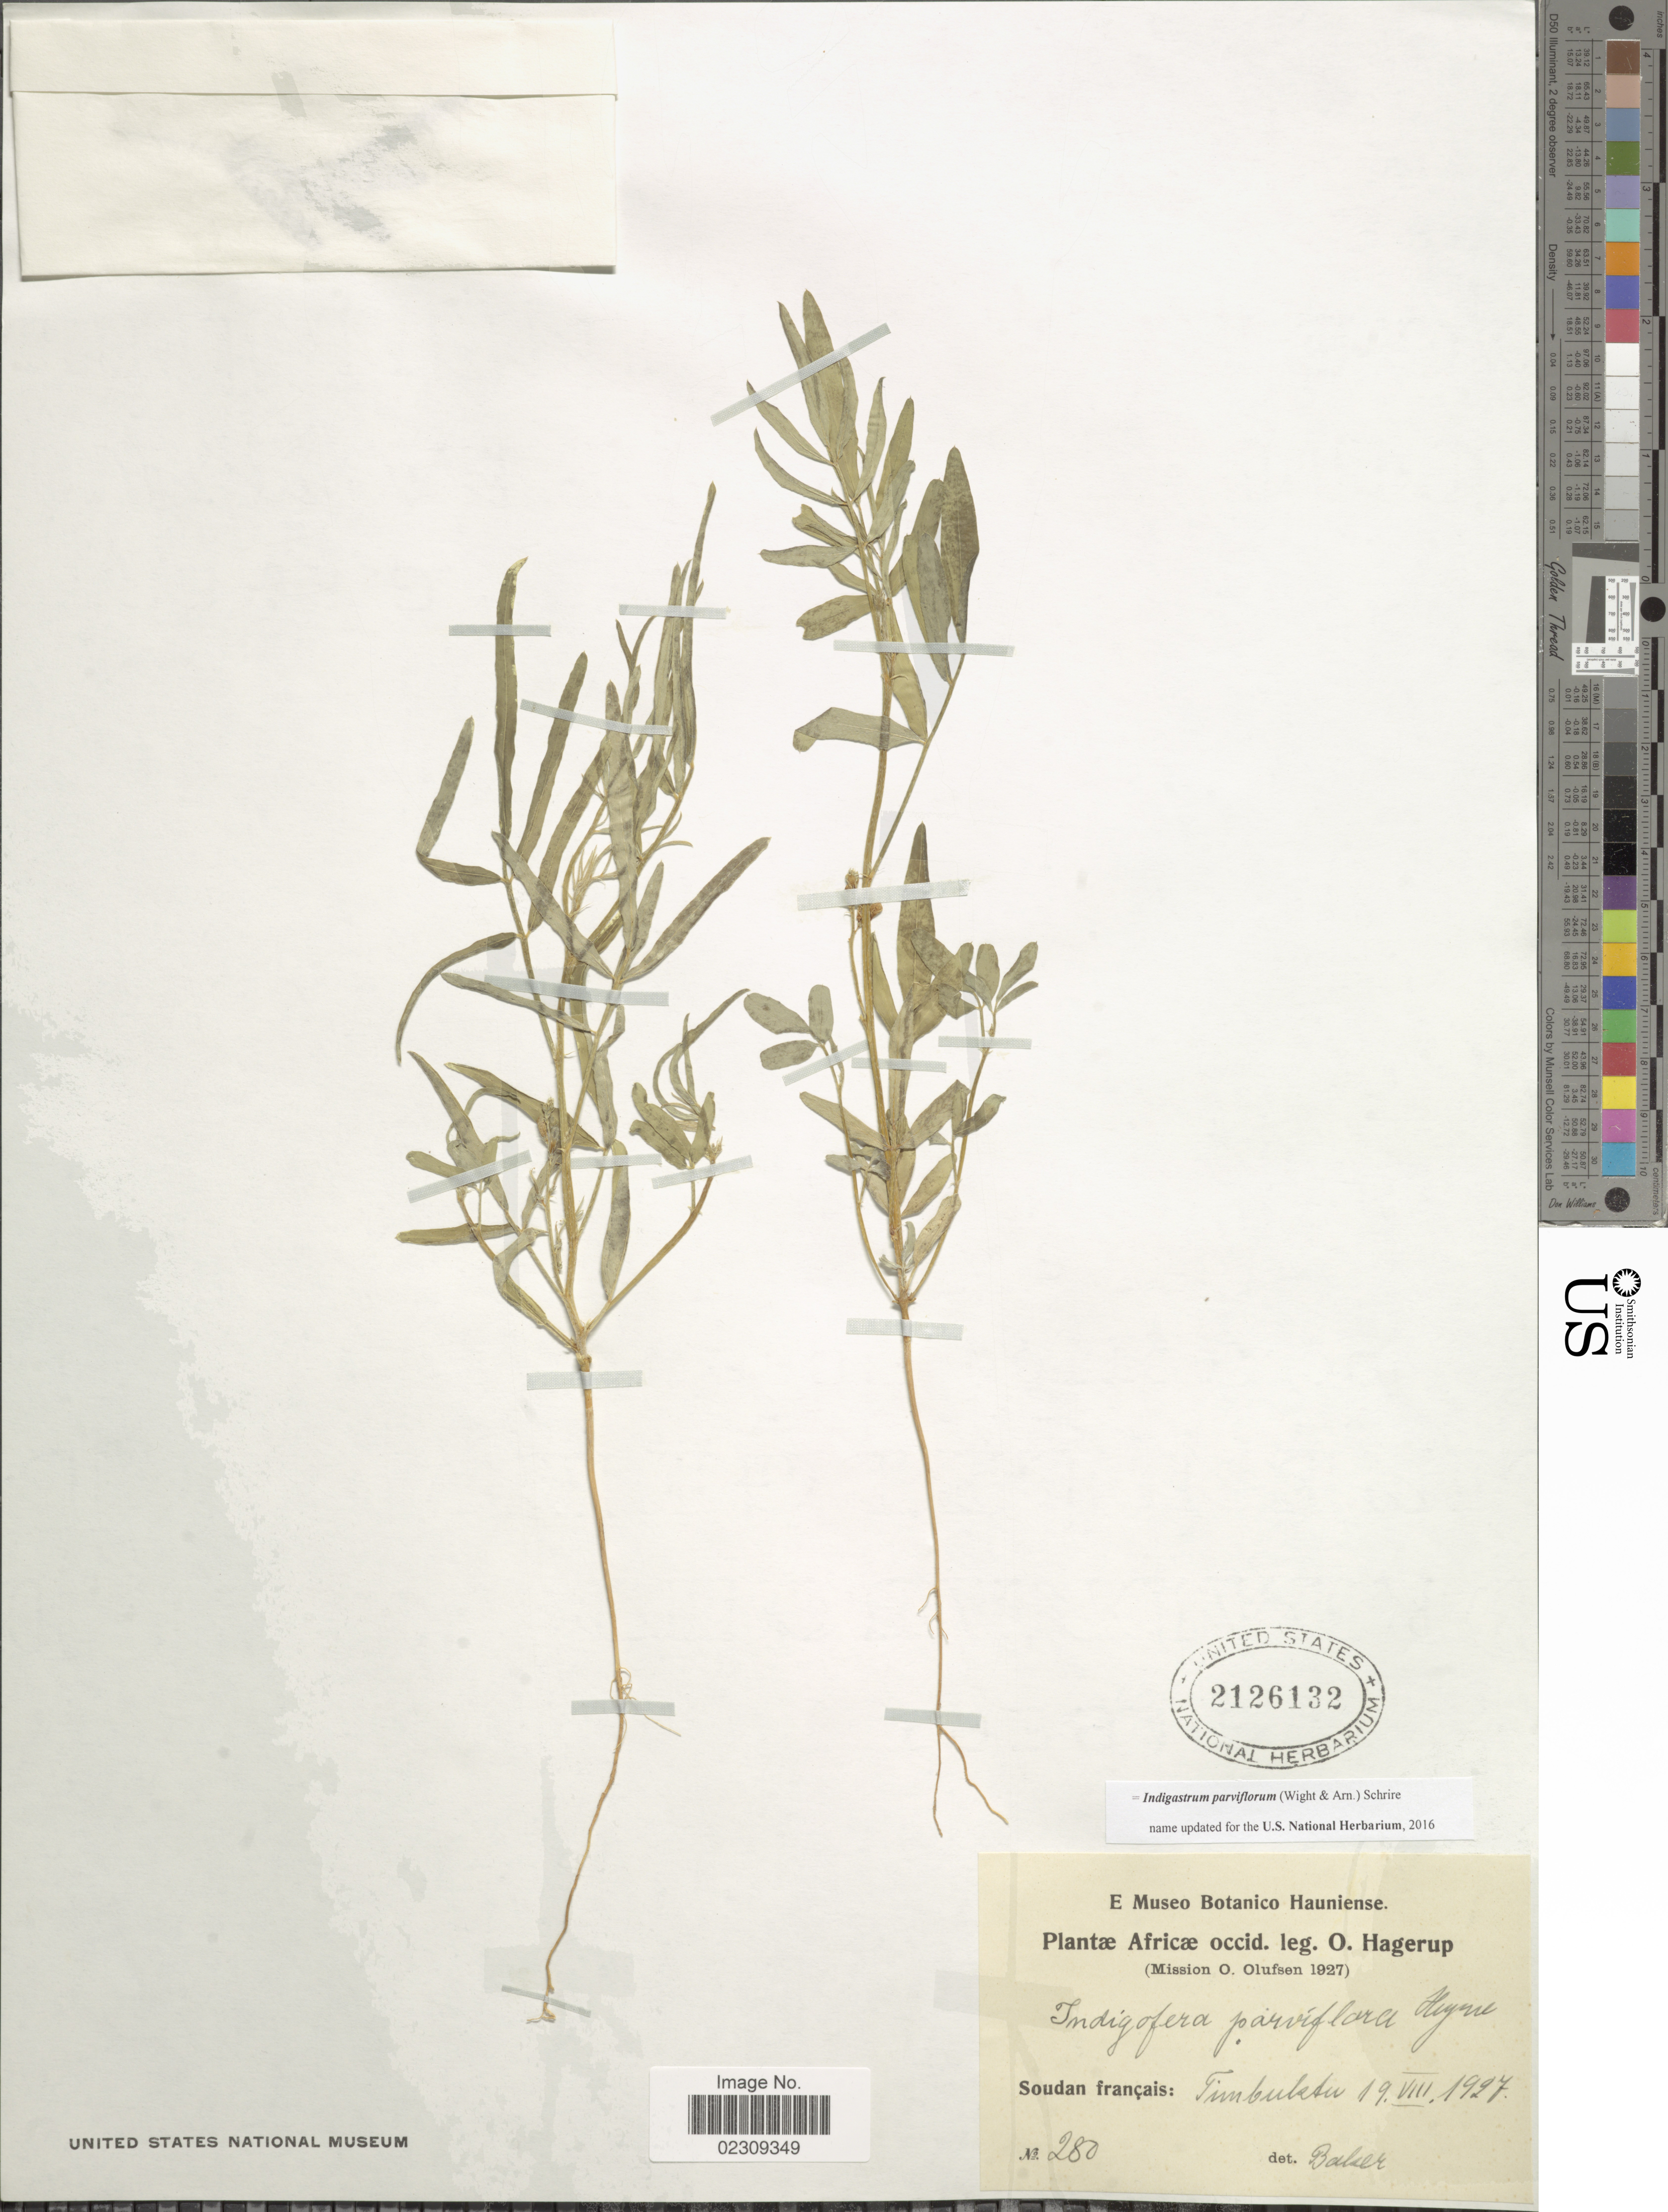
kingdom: Plantae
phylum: Tracheophyta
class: Magnoliopsida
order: Fabales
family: Fabaceae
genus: Indigastrum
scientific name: Indigastrum parviflorum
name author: (F. Heyne ex Hook. & Arn.) Schrire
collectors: O. Hagerup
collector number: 280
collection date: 1927-08-19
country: Mali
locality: Africae occid., Soudan francais, Timbuktu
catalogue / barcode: US 2126132